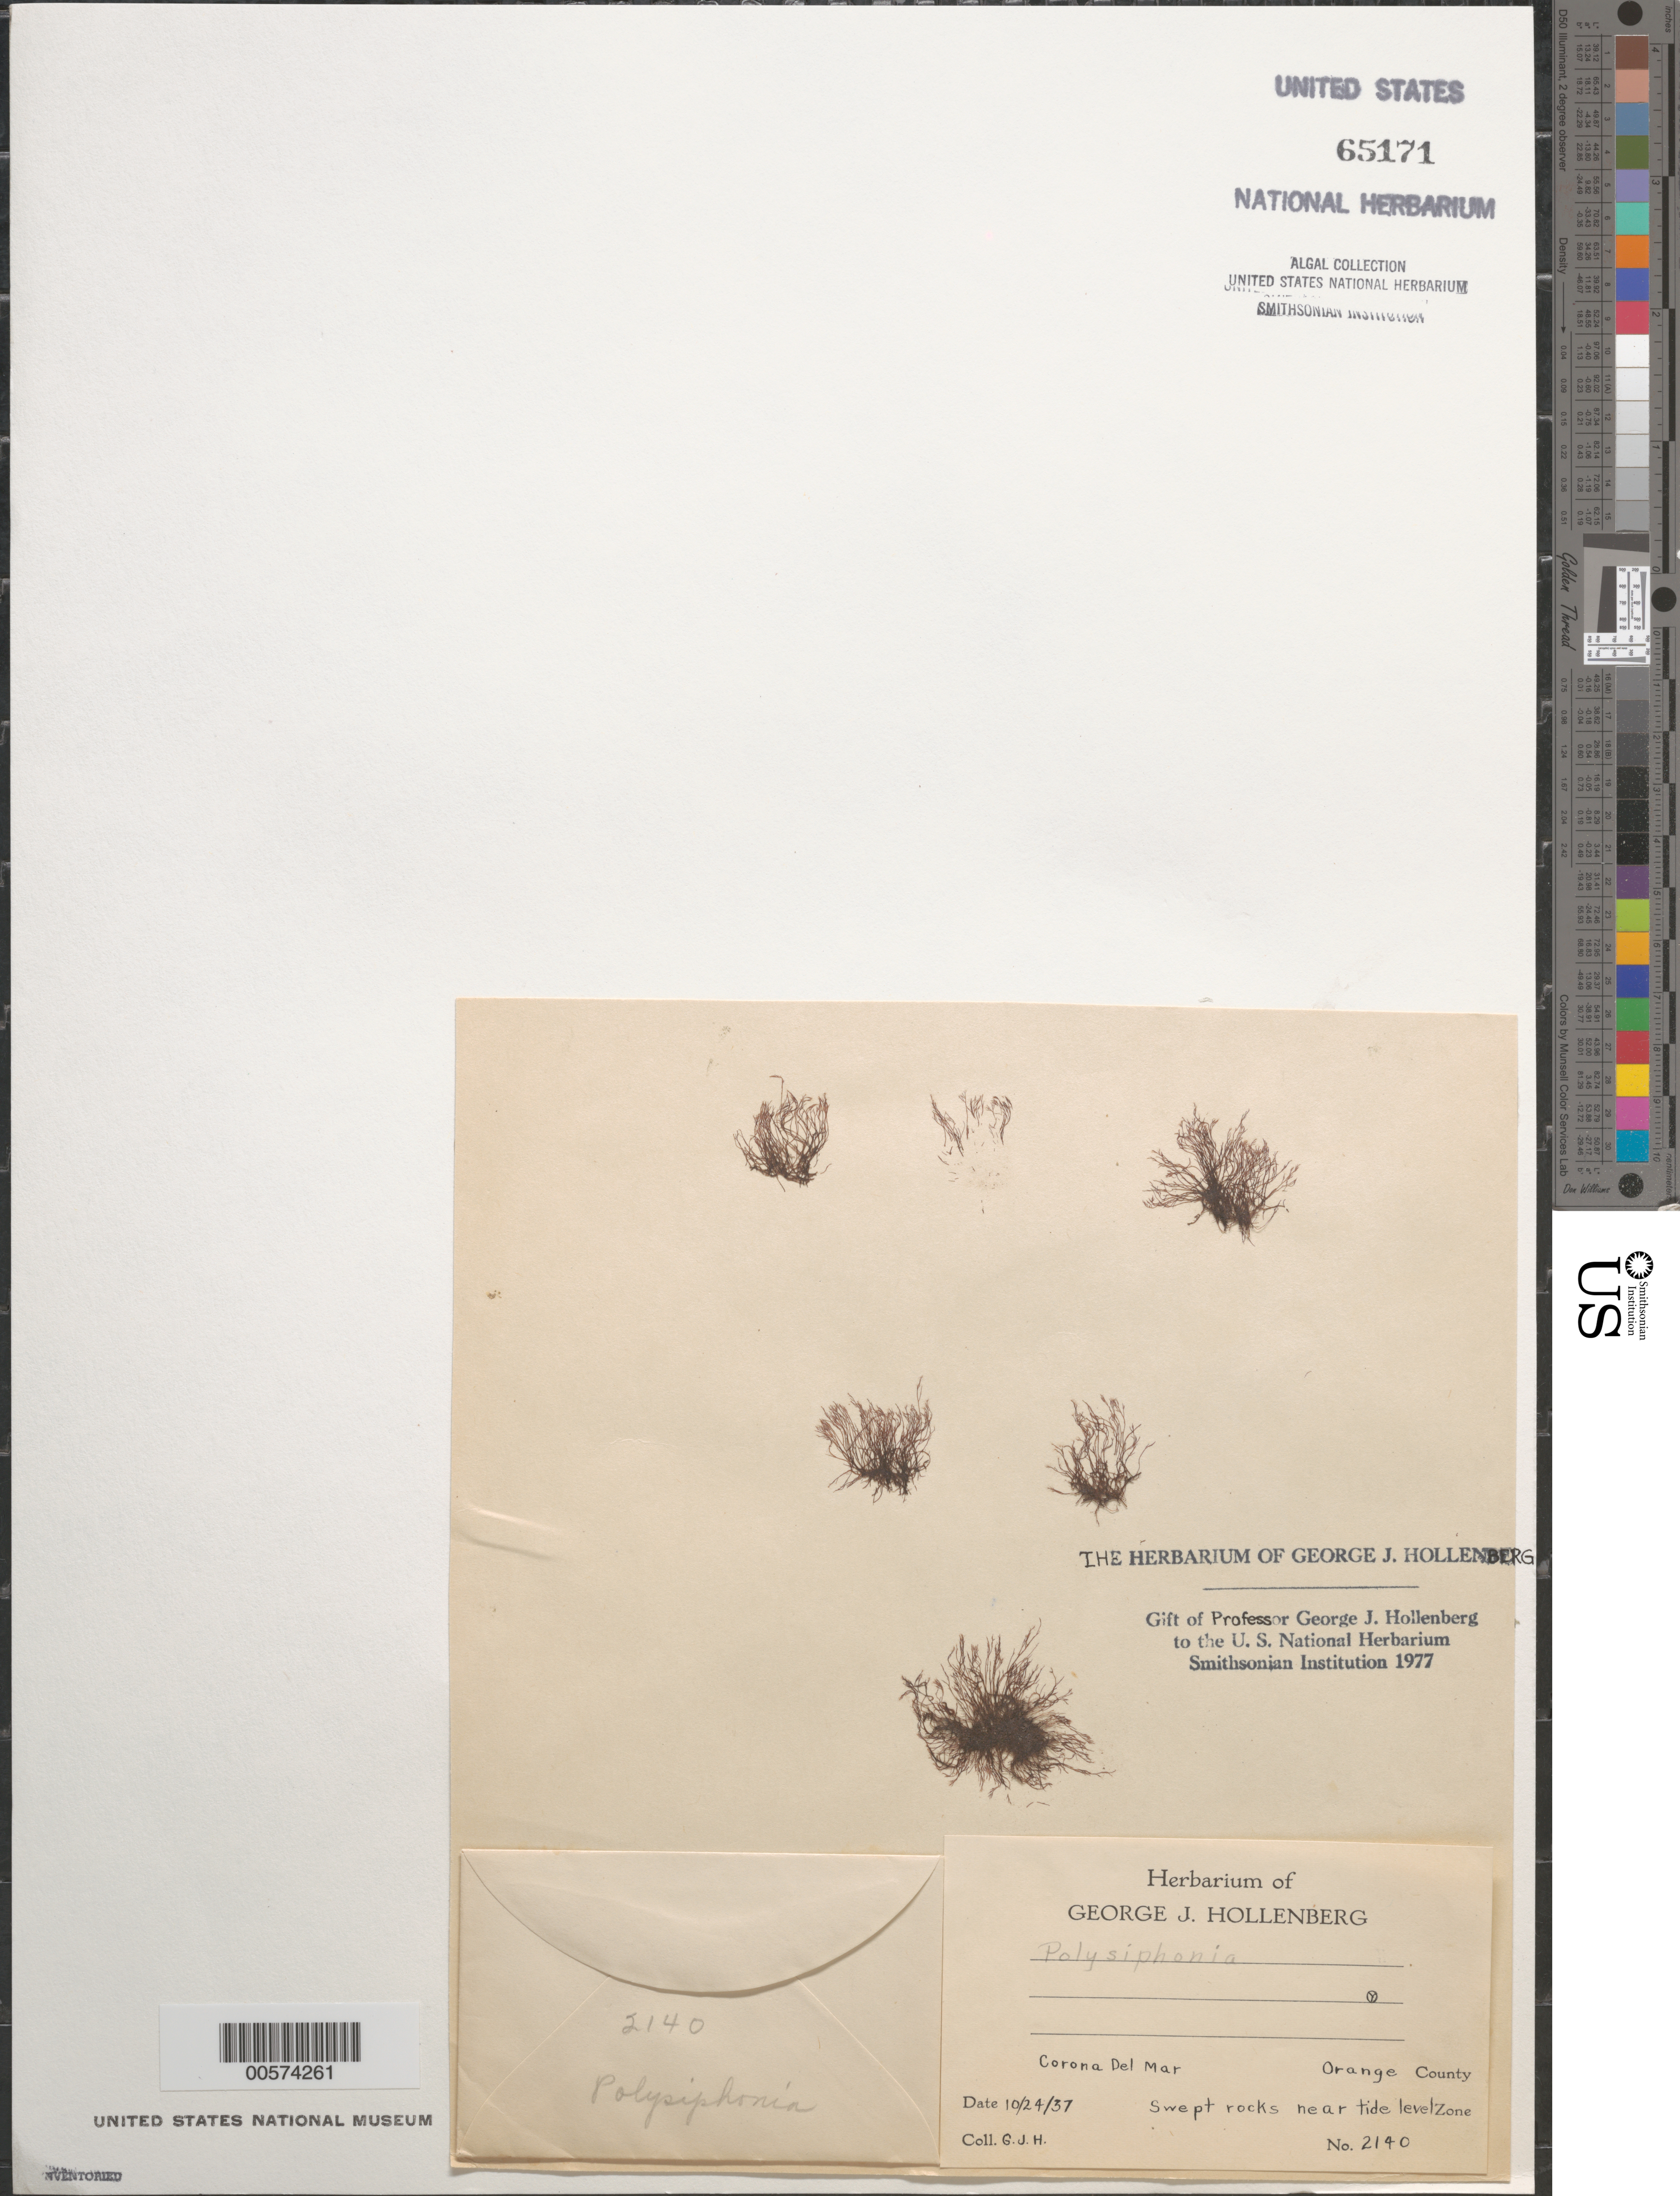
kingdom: Plantae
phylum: Rhodophyta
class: Florideophyceae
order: Ceramiales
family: Rhodomelaceae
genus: Polysiphonia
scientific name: Polysiphonia sp.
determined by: Hollenberg, George J.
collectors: G. Hollenberg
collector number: GJH 2140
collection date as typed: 24 October 1937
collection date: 1937-10-24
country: United States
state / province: California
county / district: Orange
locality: Corona del Mar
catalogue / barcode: US 65171